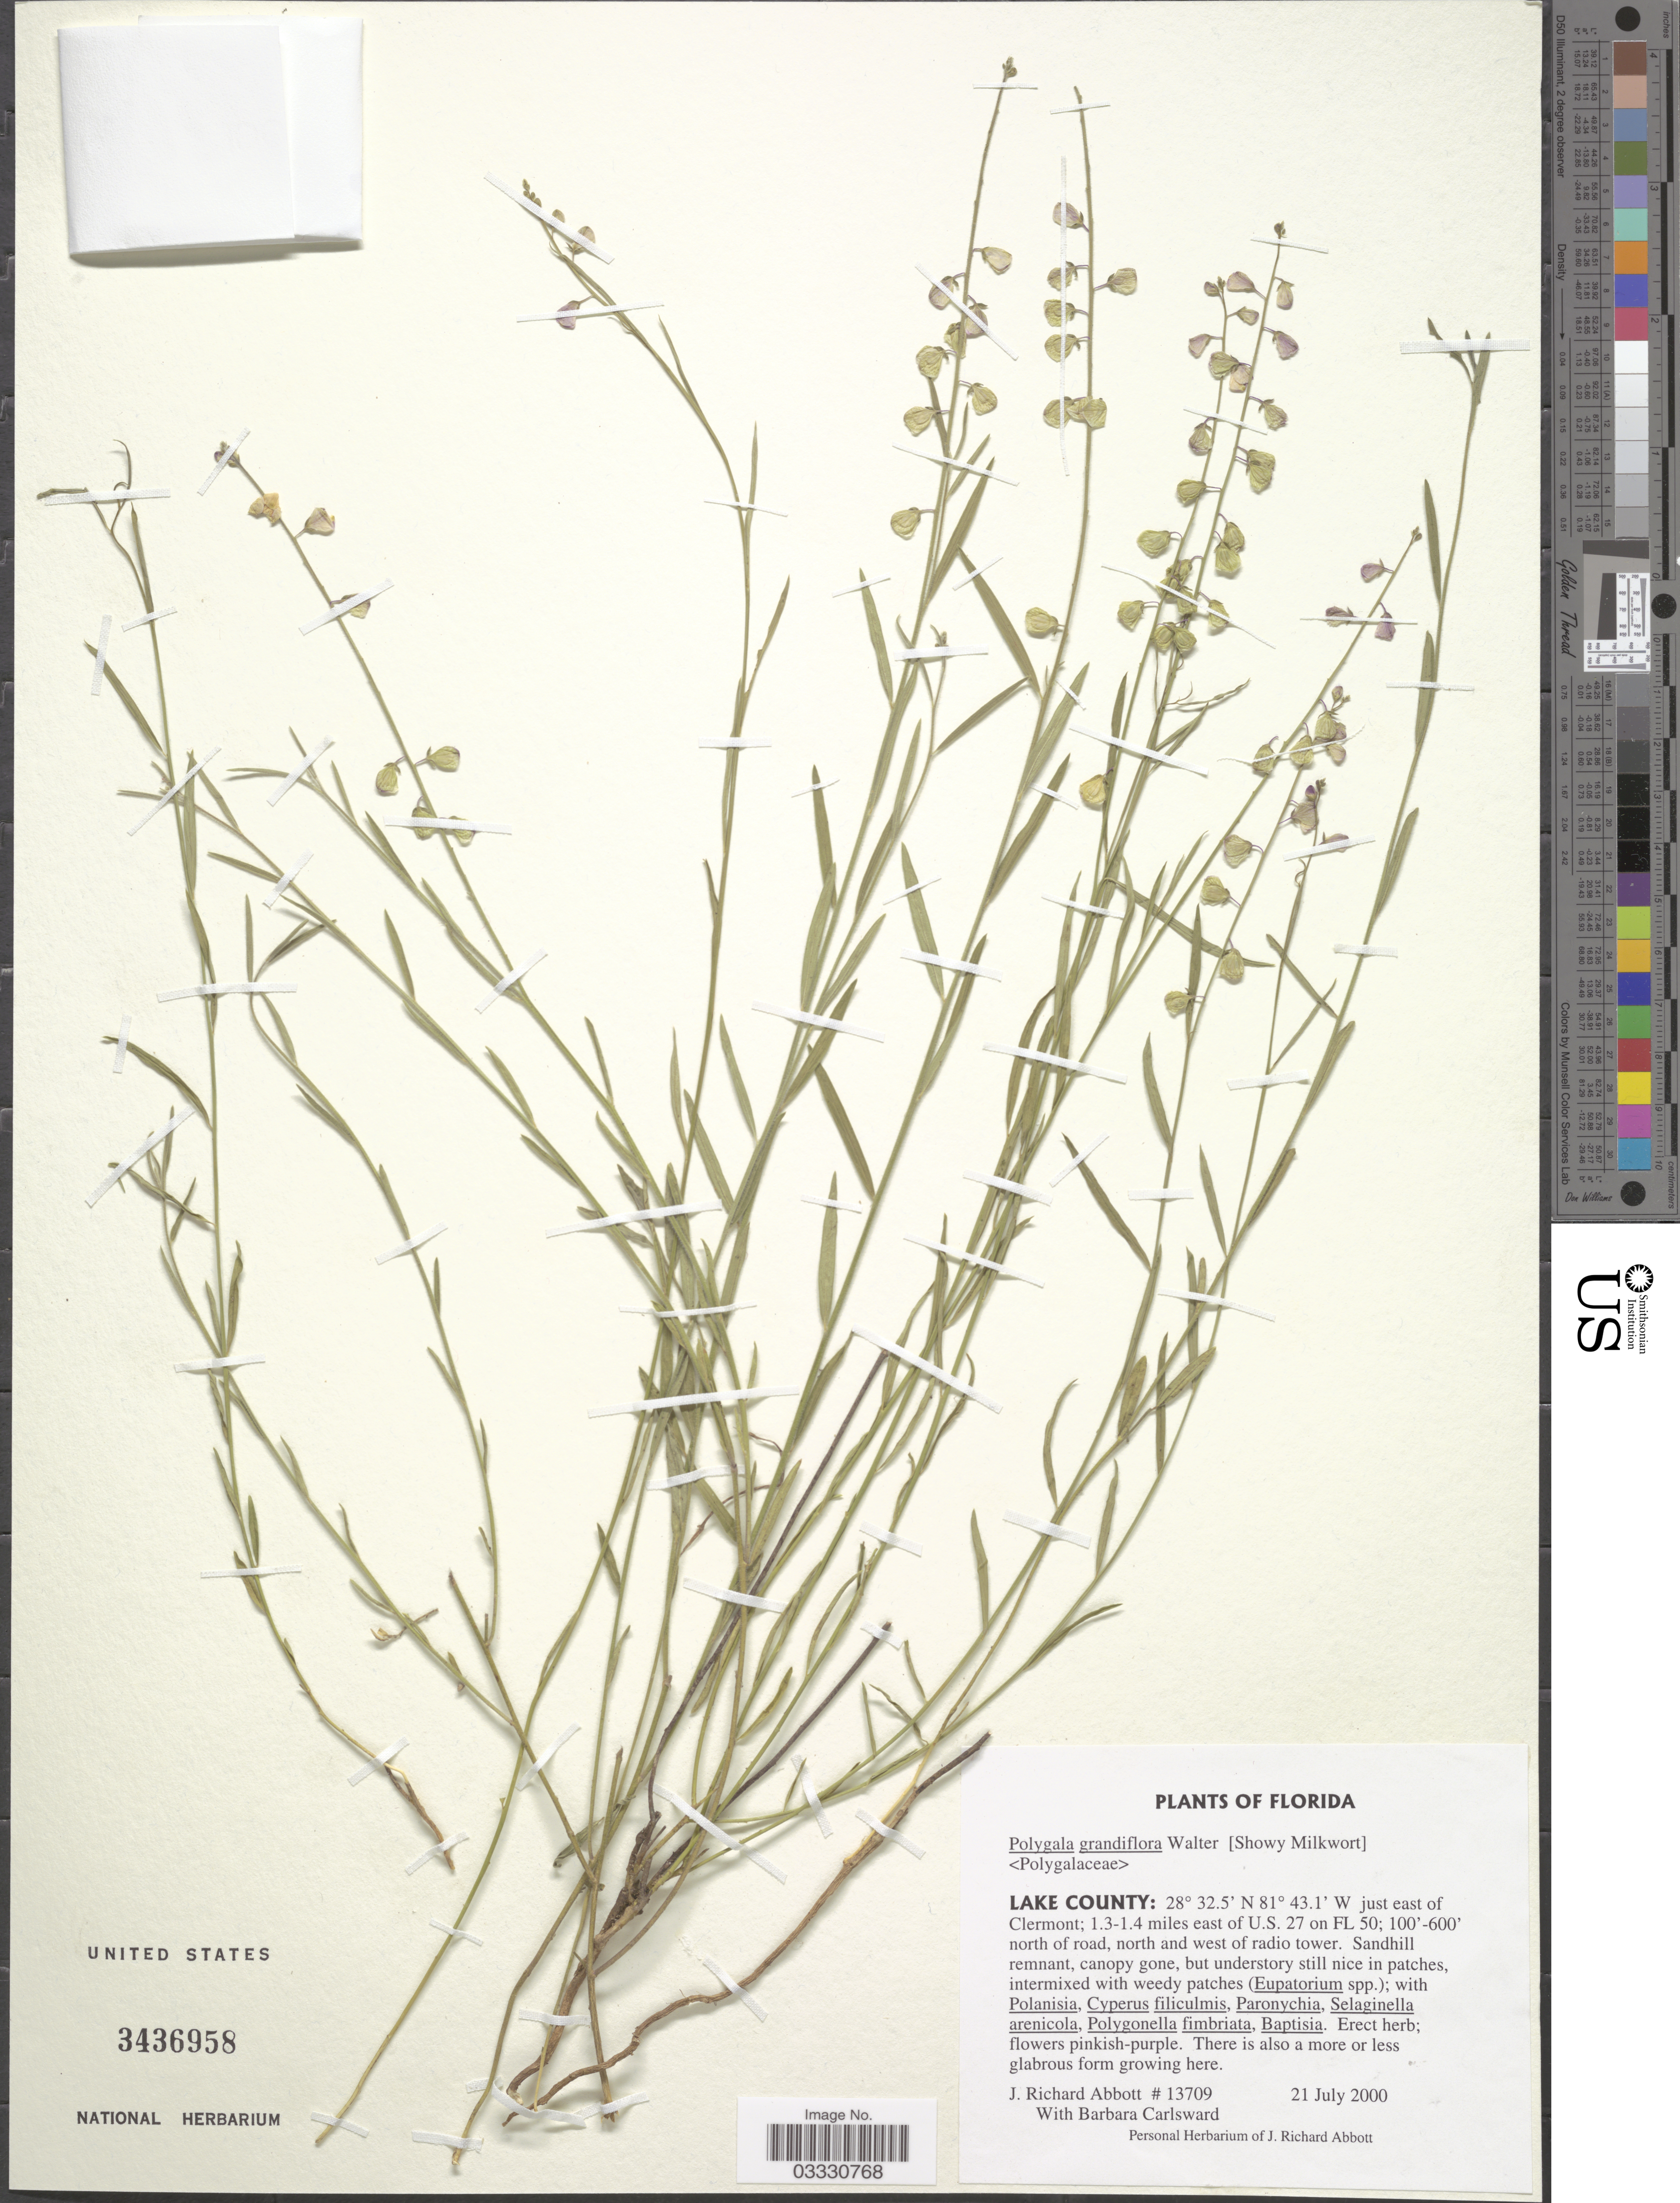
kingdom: Plantae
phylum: Tracheophyta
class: Magnoliopsida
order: Fabales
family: Polygalaceae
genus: Asemeia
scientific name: Asemeia grandiflora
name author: (Walter) Small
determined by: Strong, Mark T., (BOT), Smithsonian Institution - National Museum of Natural History (UNITED STATES)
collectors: J. R. Abbott & B. Carlsward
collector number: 13709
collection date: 2000-07-21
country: United States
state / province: Florida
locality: Lake County: just east of Clermont; 1.3-1.4 miles east of U.S. 27 on FL 50; 100'-600' north of road, north and west of radio tower.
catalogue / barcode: US 3436958